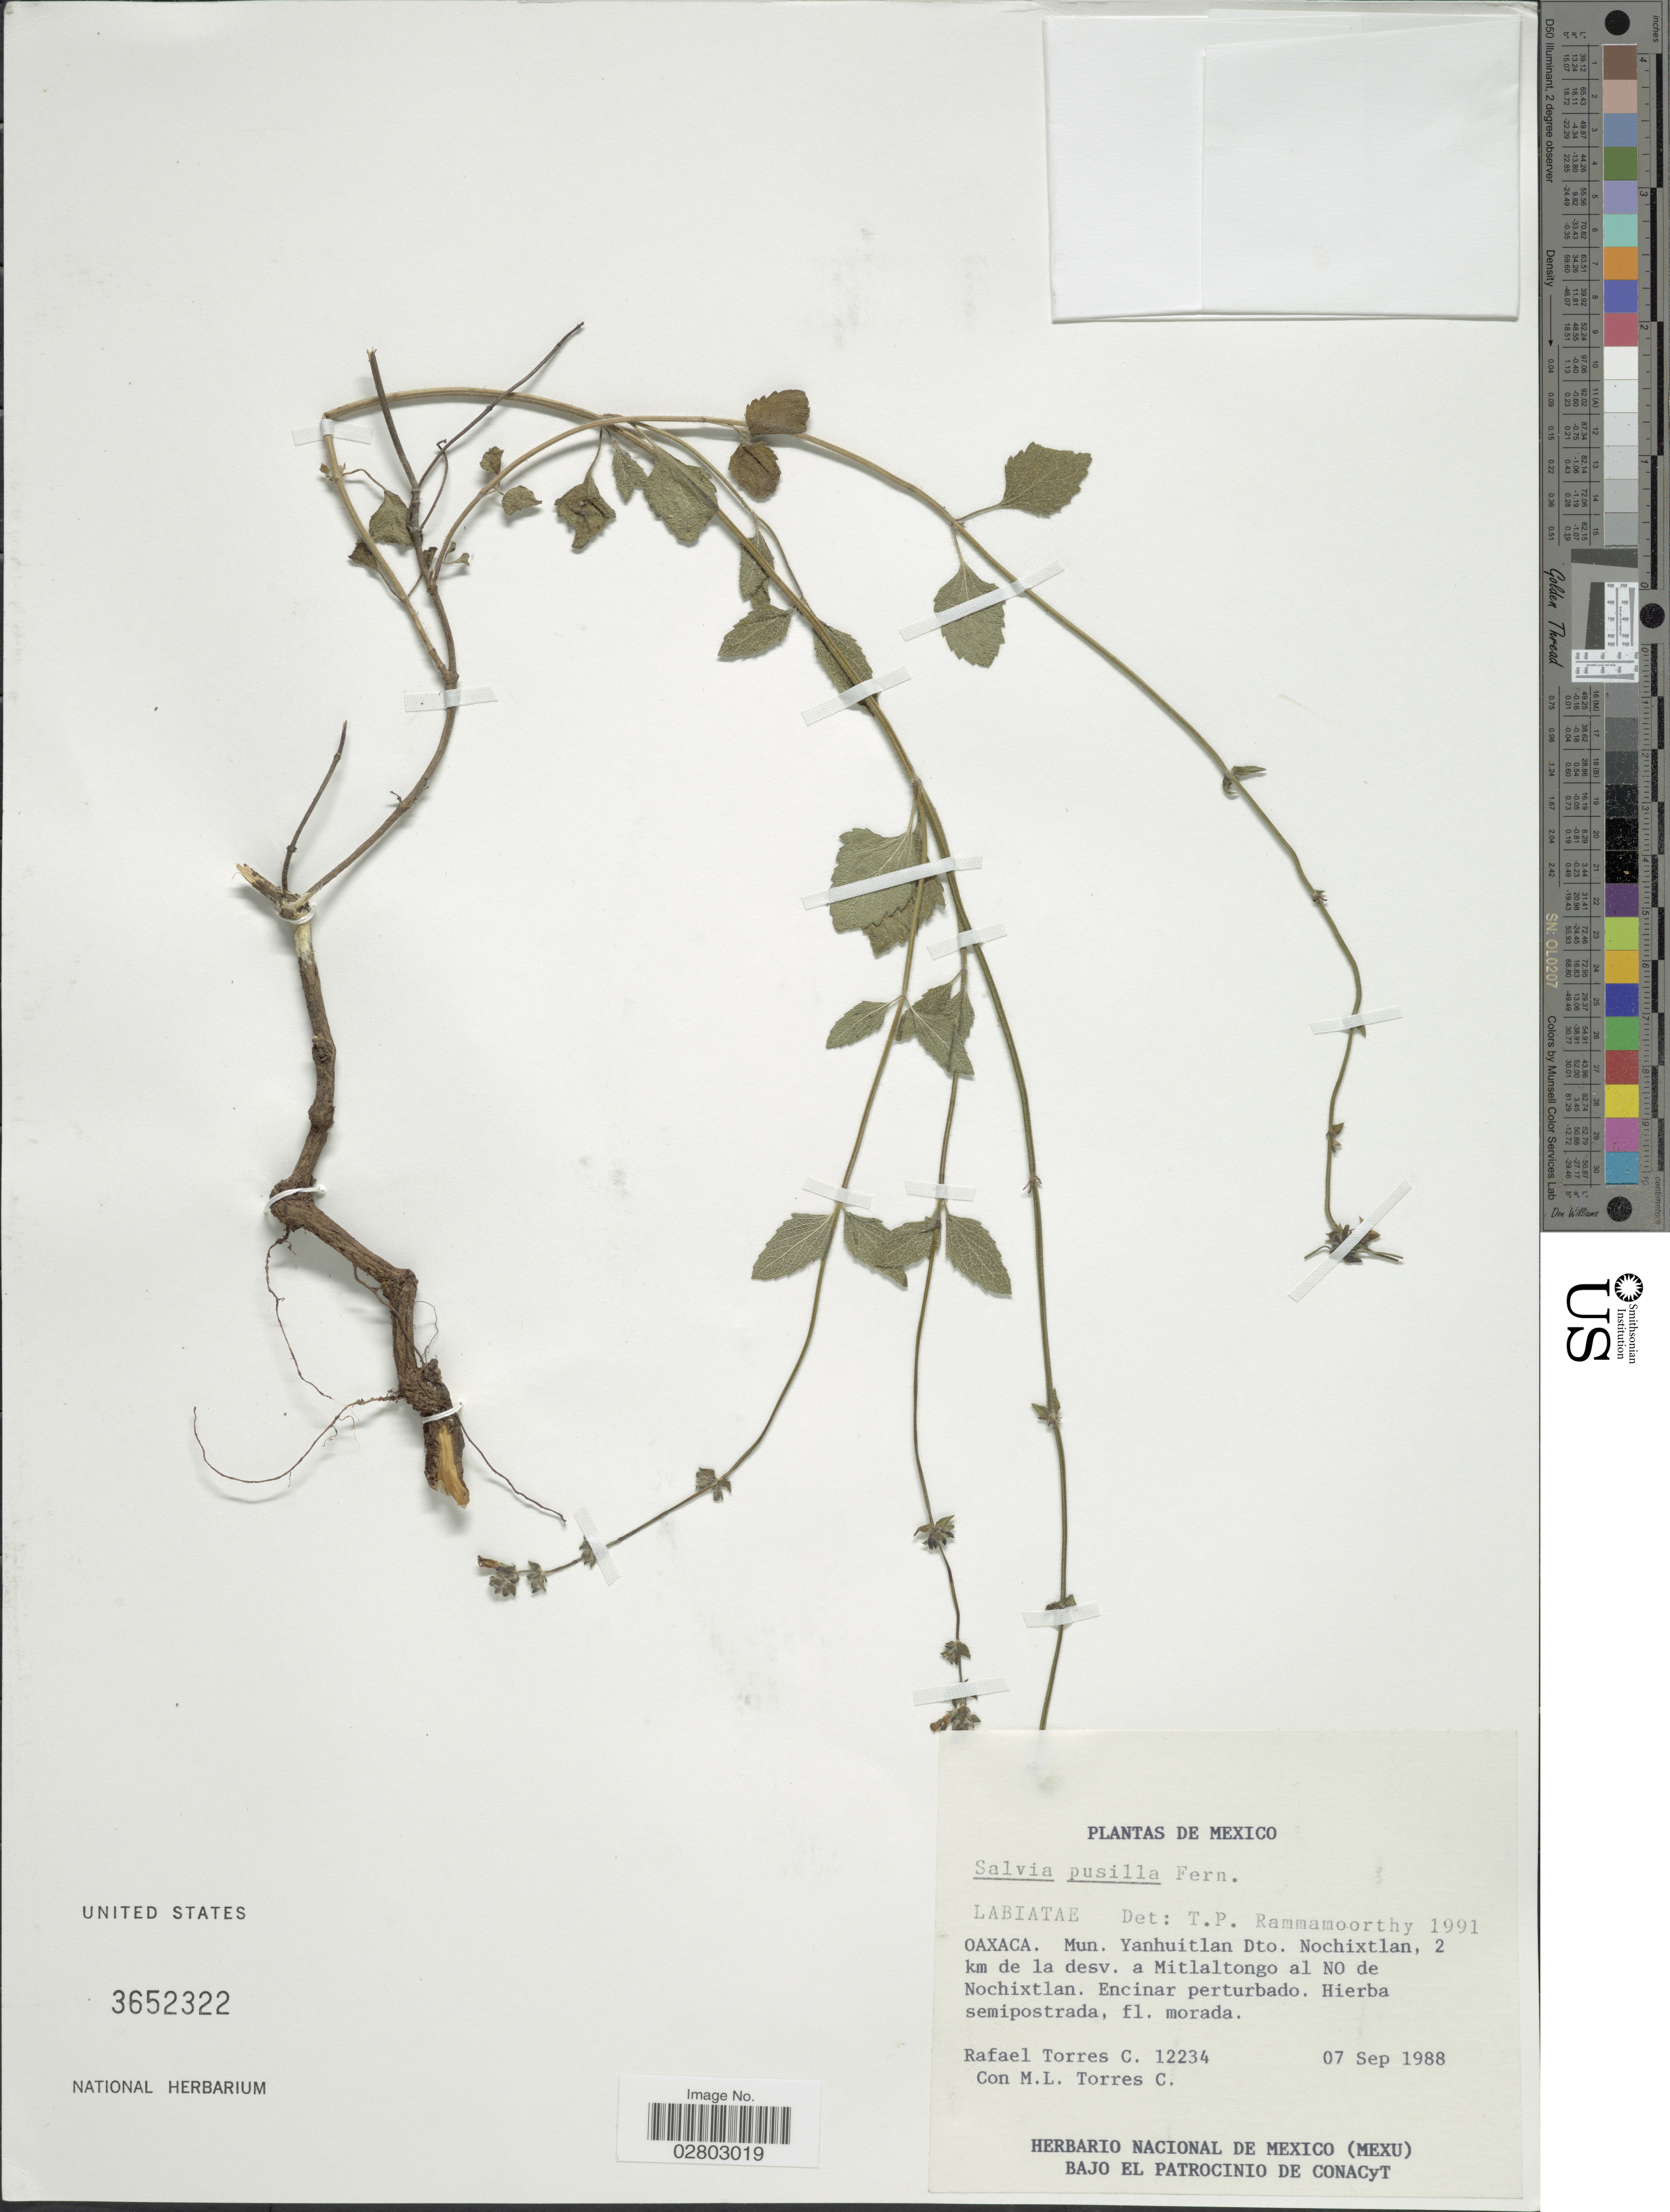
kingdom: Plantae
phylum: Tracheophyta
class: Magnoliopsida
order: Lamiales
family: Lamiaceae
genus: Salvia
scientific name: Salvia pusilla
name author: Fernald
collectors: R. Torres C. & L. Torres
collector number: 12234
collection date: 1988-09-07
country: Mexico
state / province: Oaxaca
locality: Oaxaca, Mun. Yanhuitlan Dto. Nochixtlan, 2 km de la desv. a Mitlaltongo al NO de Nochixtlan.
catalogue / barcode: US 3652322